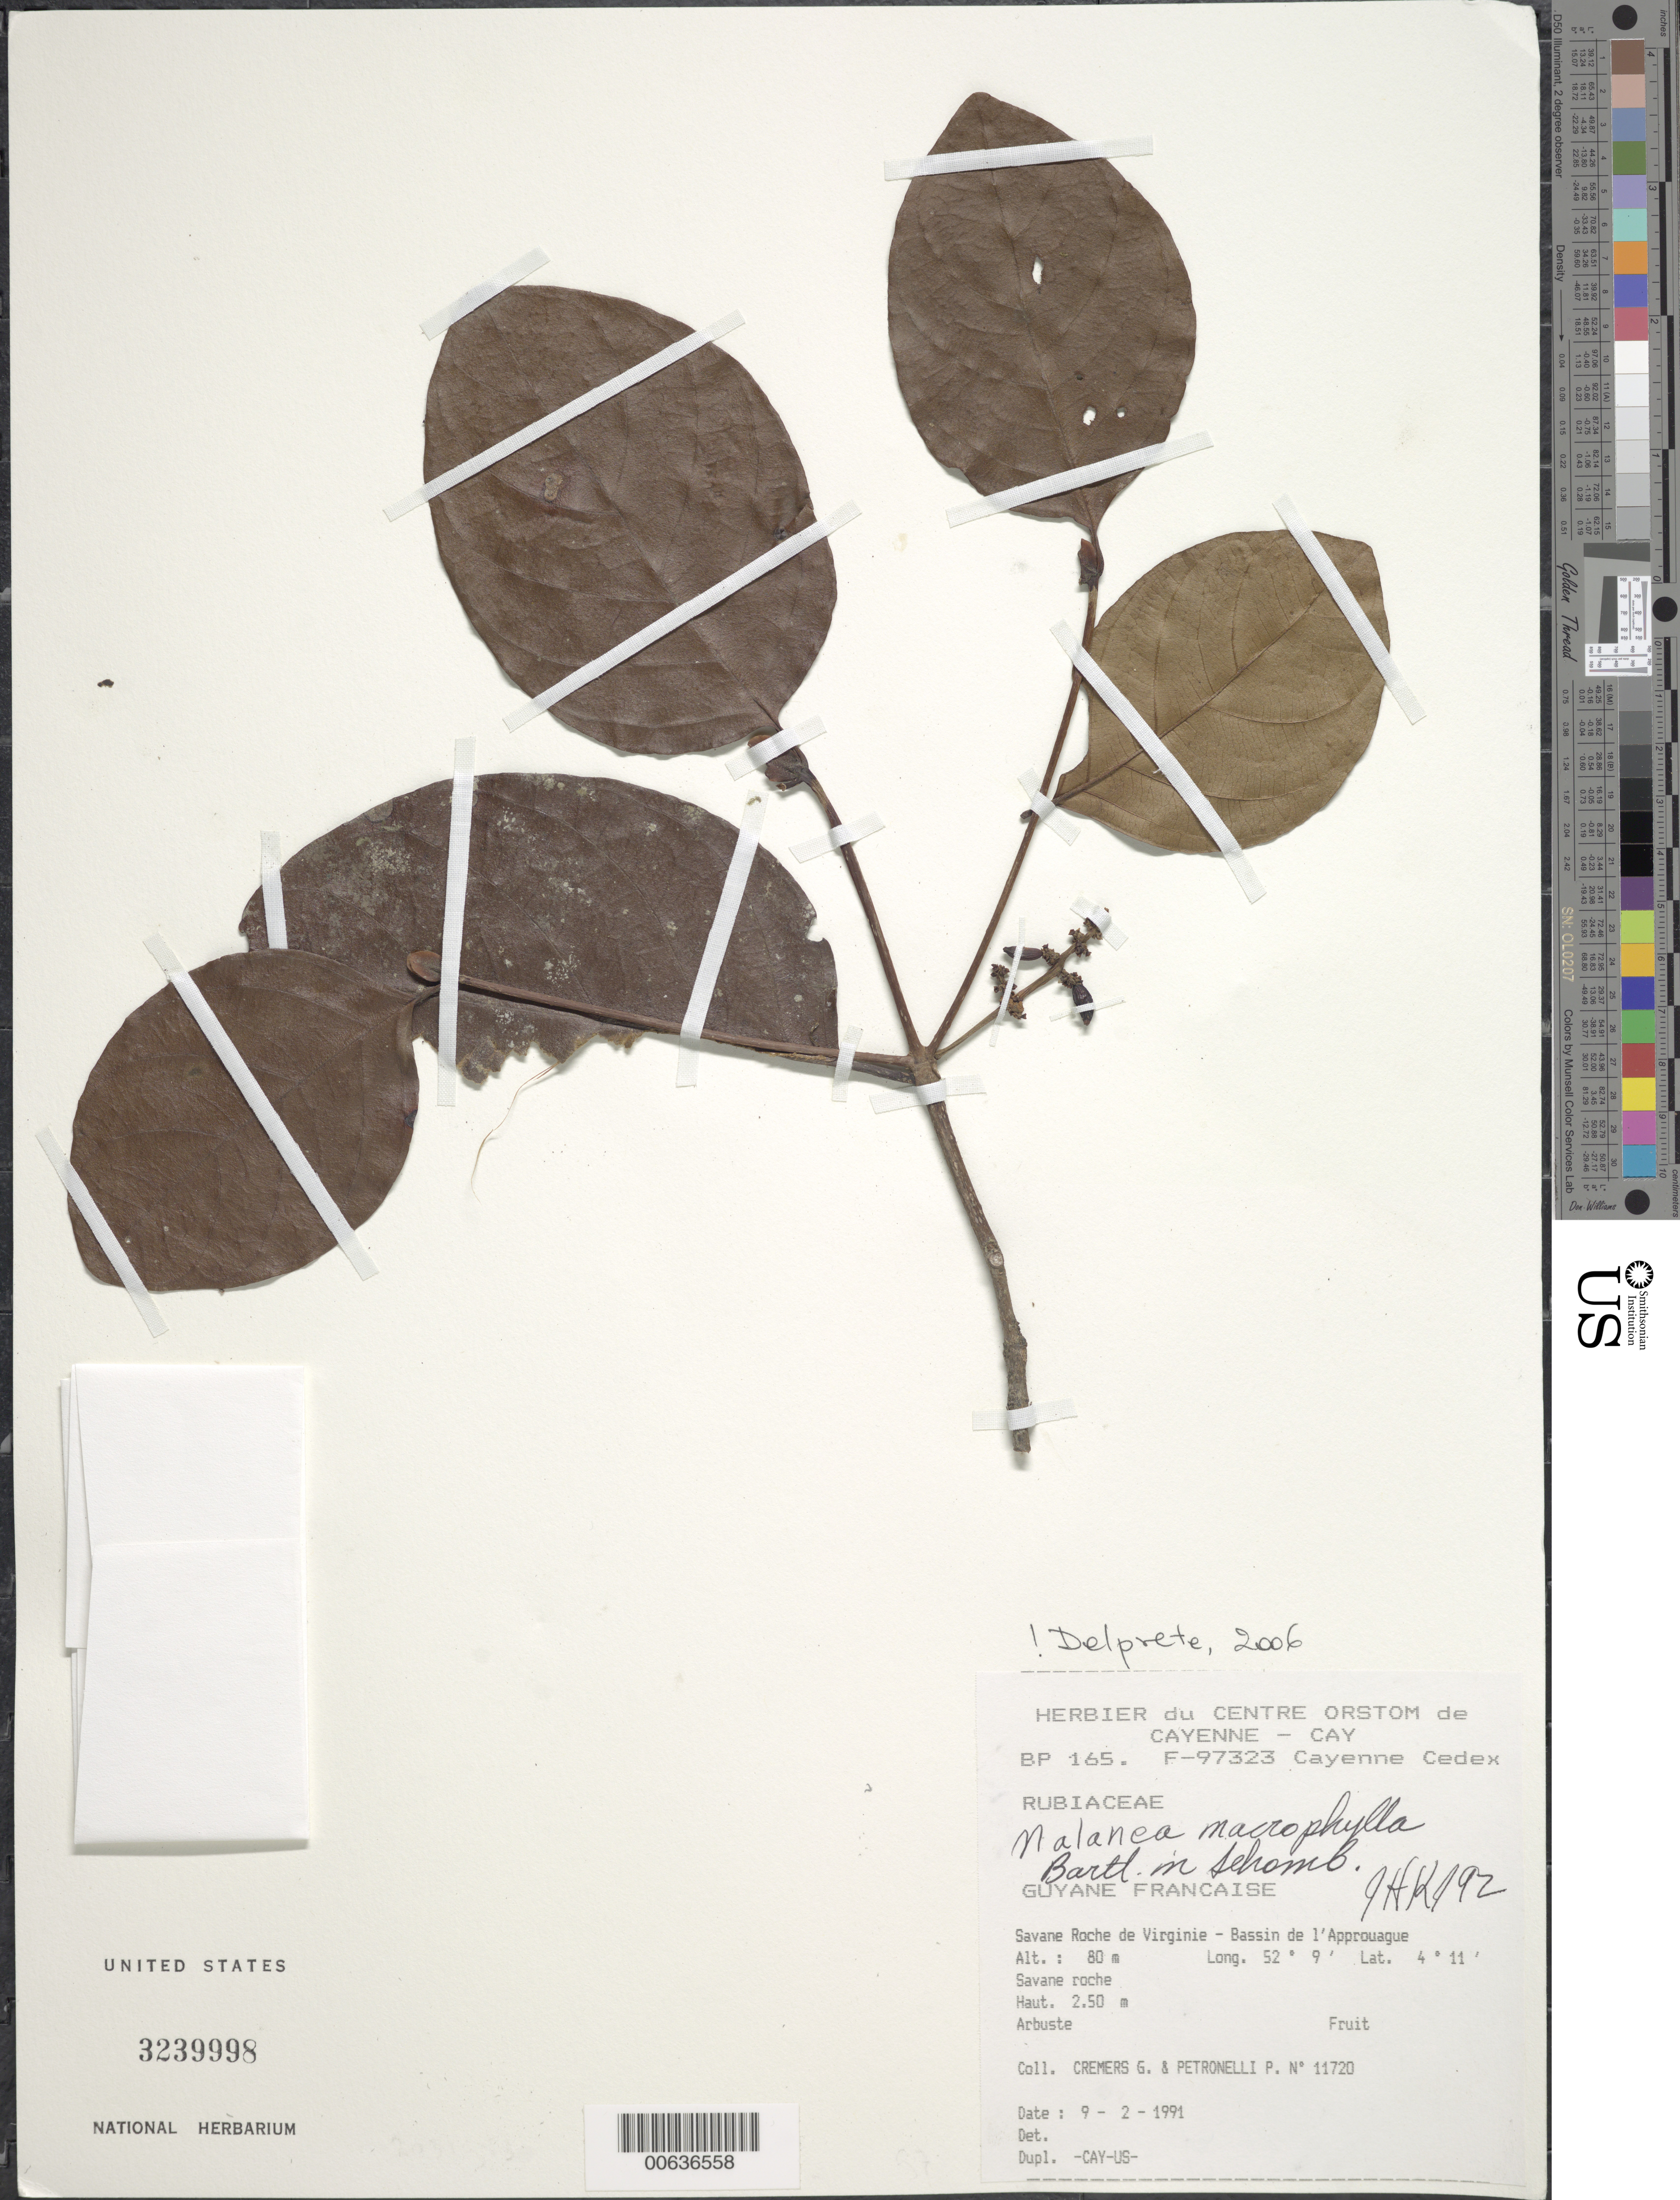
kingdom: Plantae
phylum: Tracheophyta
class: Magnoliopsida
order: Gentianales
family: Rubiaceae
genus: Malanea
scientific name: Malanea macrophylla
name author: Bartl. ex Griseb.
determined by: Delprete, P. G., Herb. de Guyane Cay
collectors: G. Cremers & P. Petronelli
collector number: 11720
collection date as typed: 9-Feb-91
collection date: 1991-02-09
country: French Guiana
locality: Savane Roche de Virginie, Bassin de l'Approuague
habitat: Savane roche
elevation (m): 80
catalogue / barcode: US 3239998